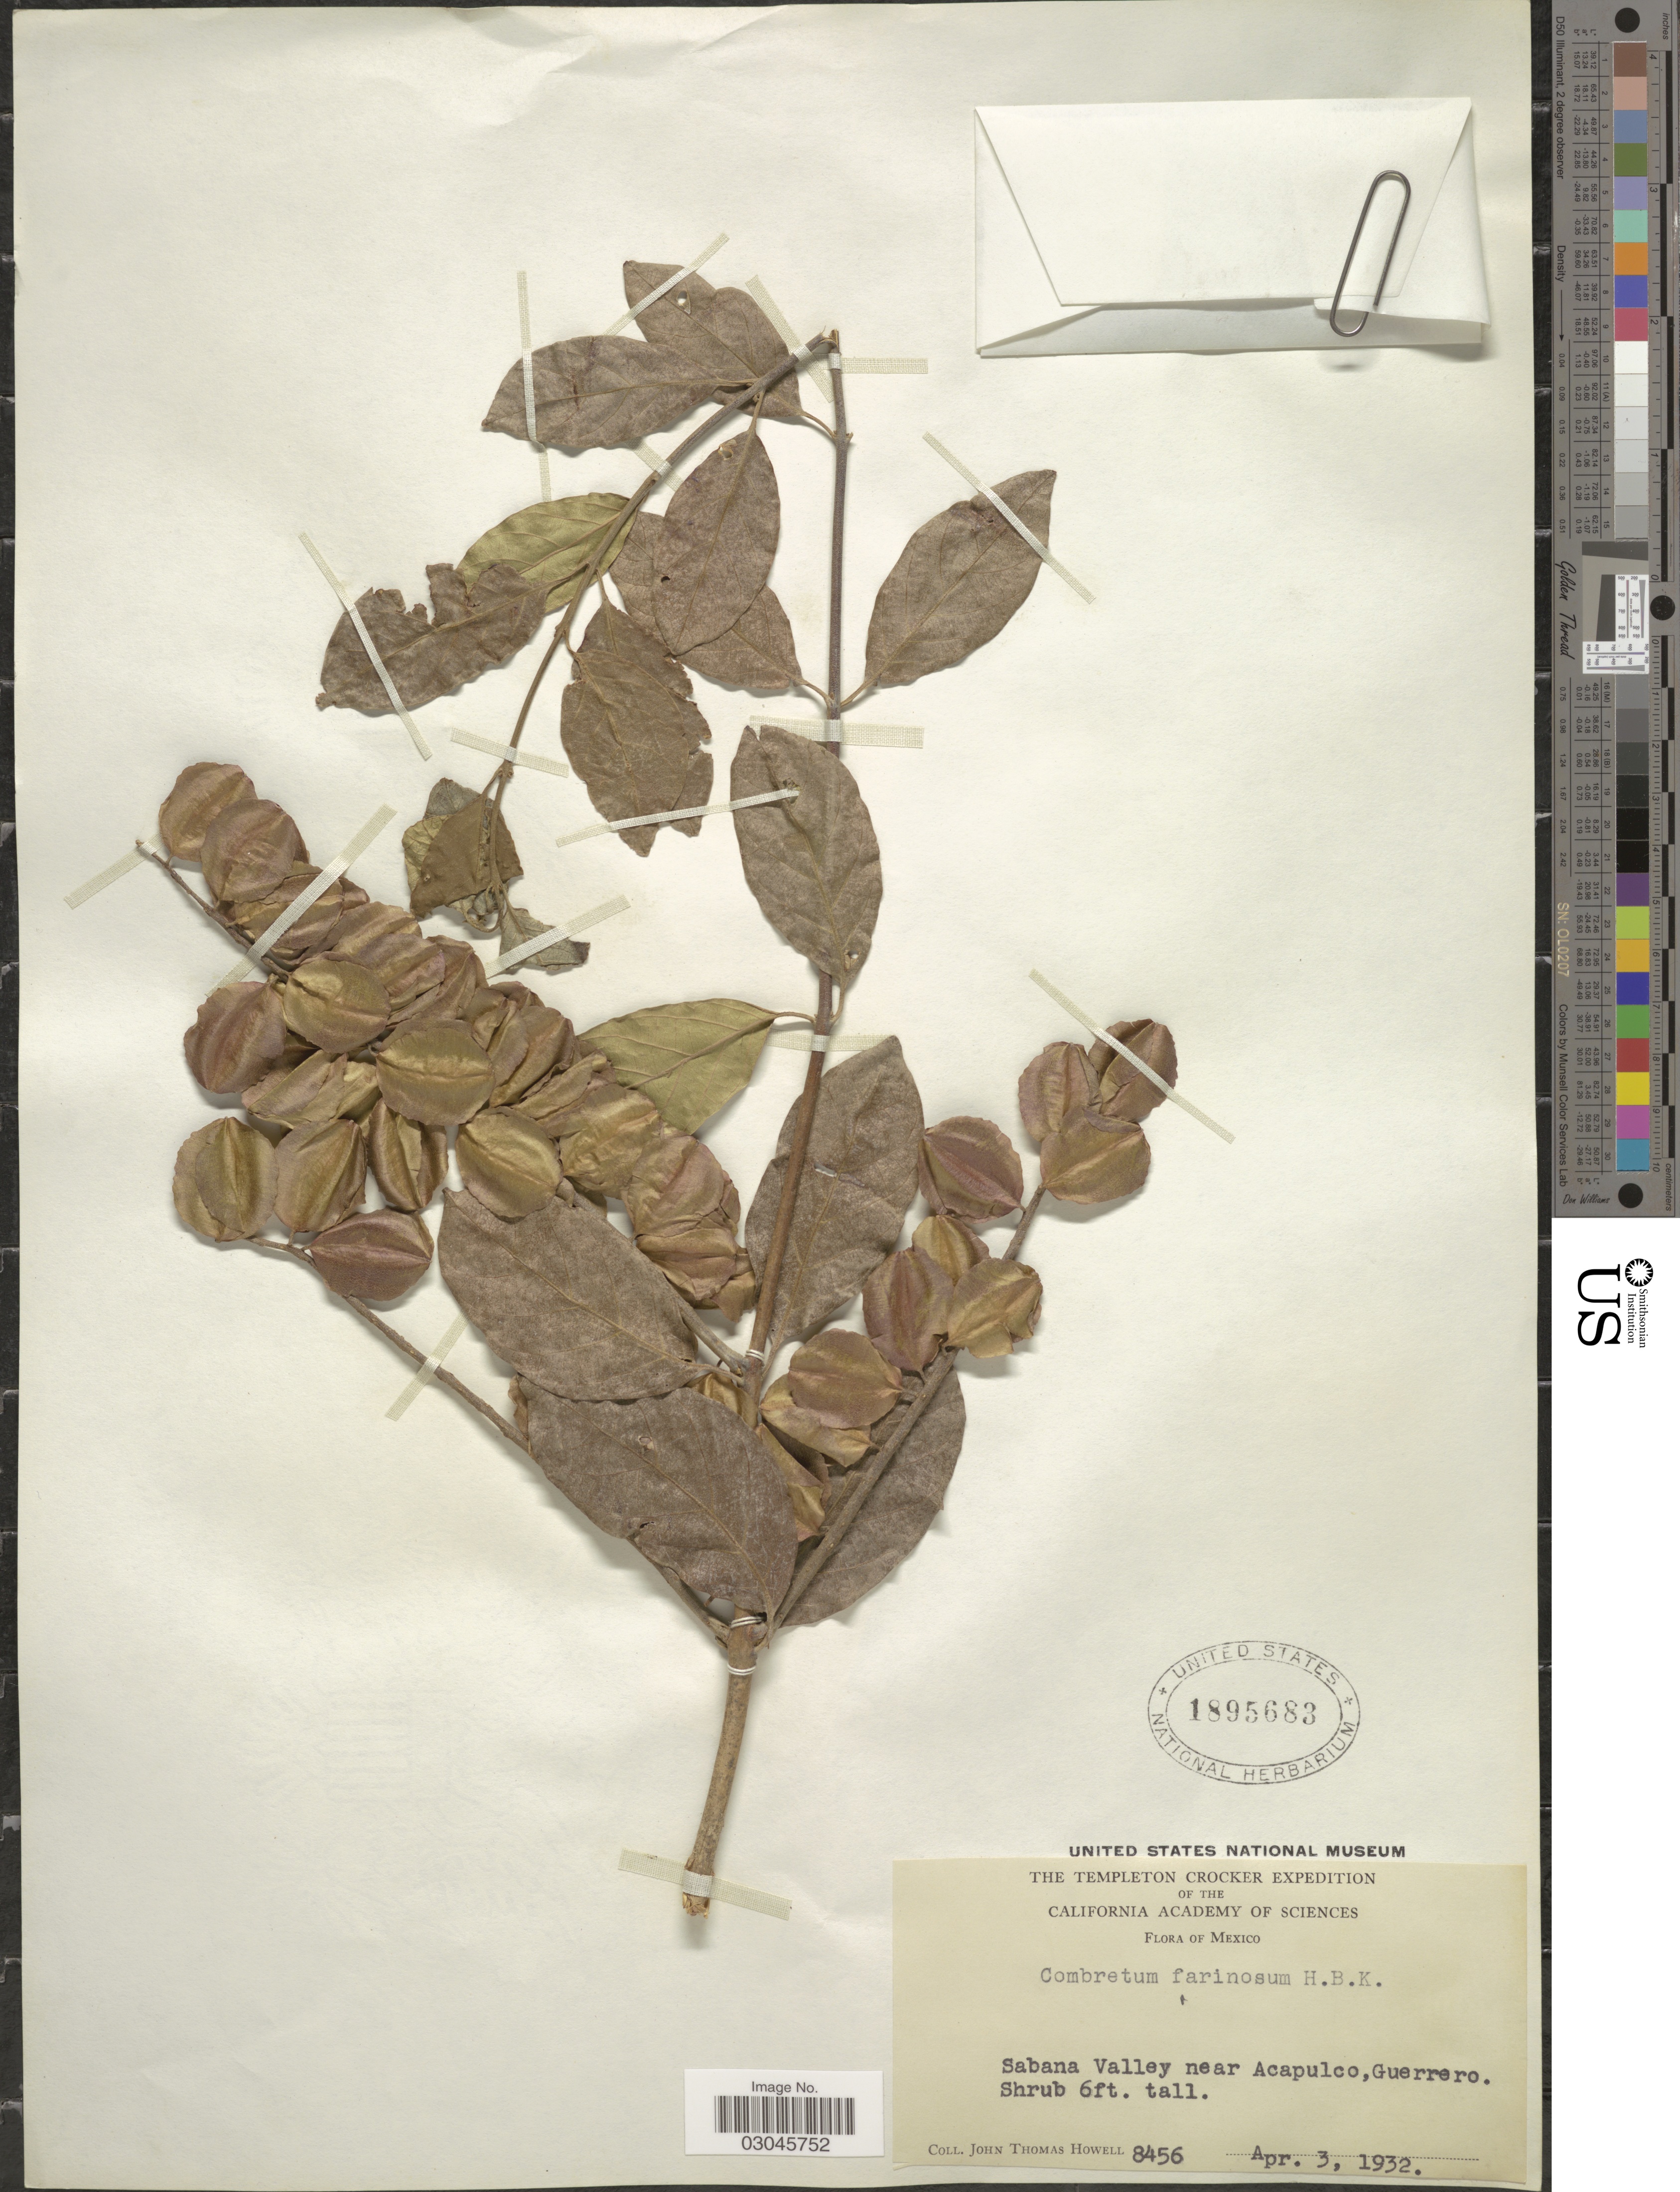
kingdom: Plantae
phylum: Tracheophyta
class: Magnoliopsida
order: Myrtales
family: Combretaceae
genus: Combretum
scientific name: Combretum fruticosum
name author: (Loefl.) Stuntz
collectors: J. T. Howell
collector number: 8456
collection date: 1932-04-03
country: Mexico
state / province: Guerrero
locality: Sabana Valley near Acapulco.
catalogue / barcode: US 1895683